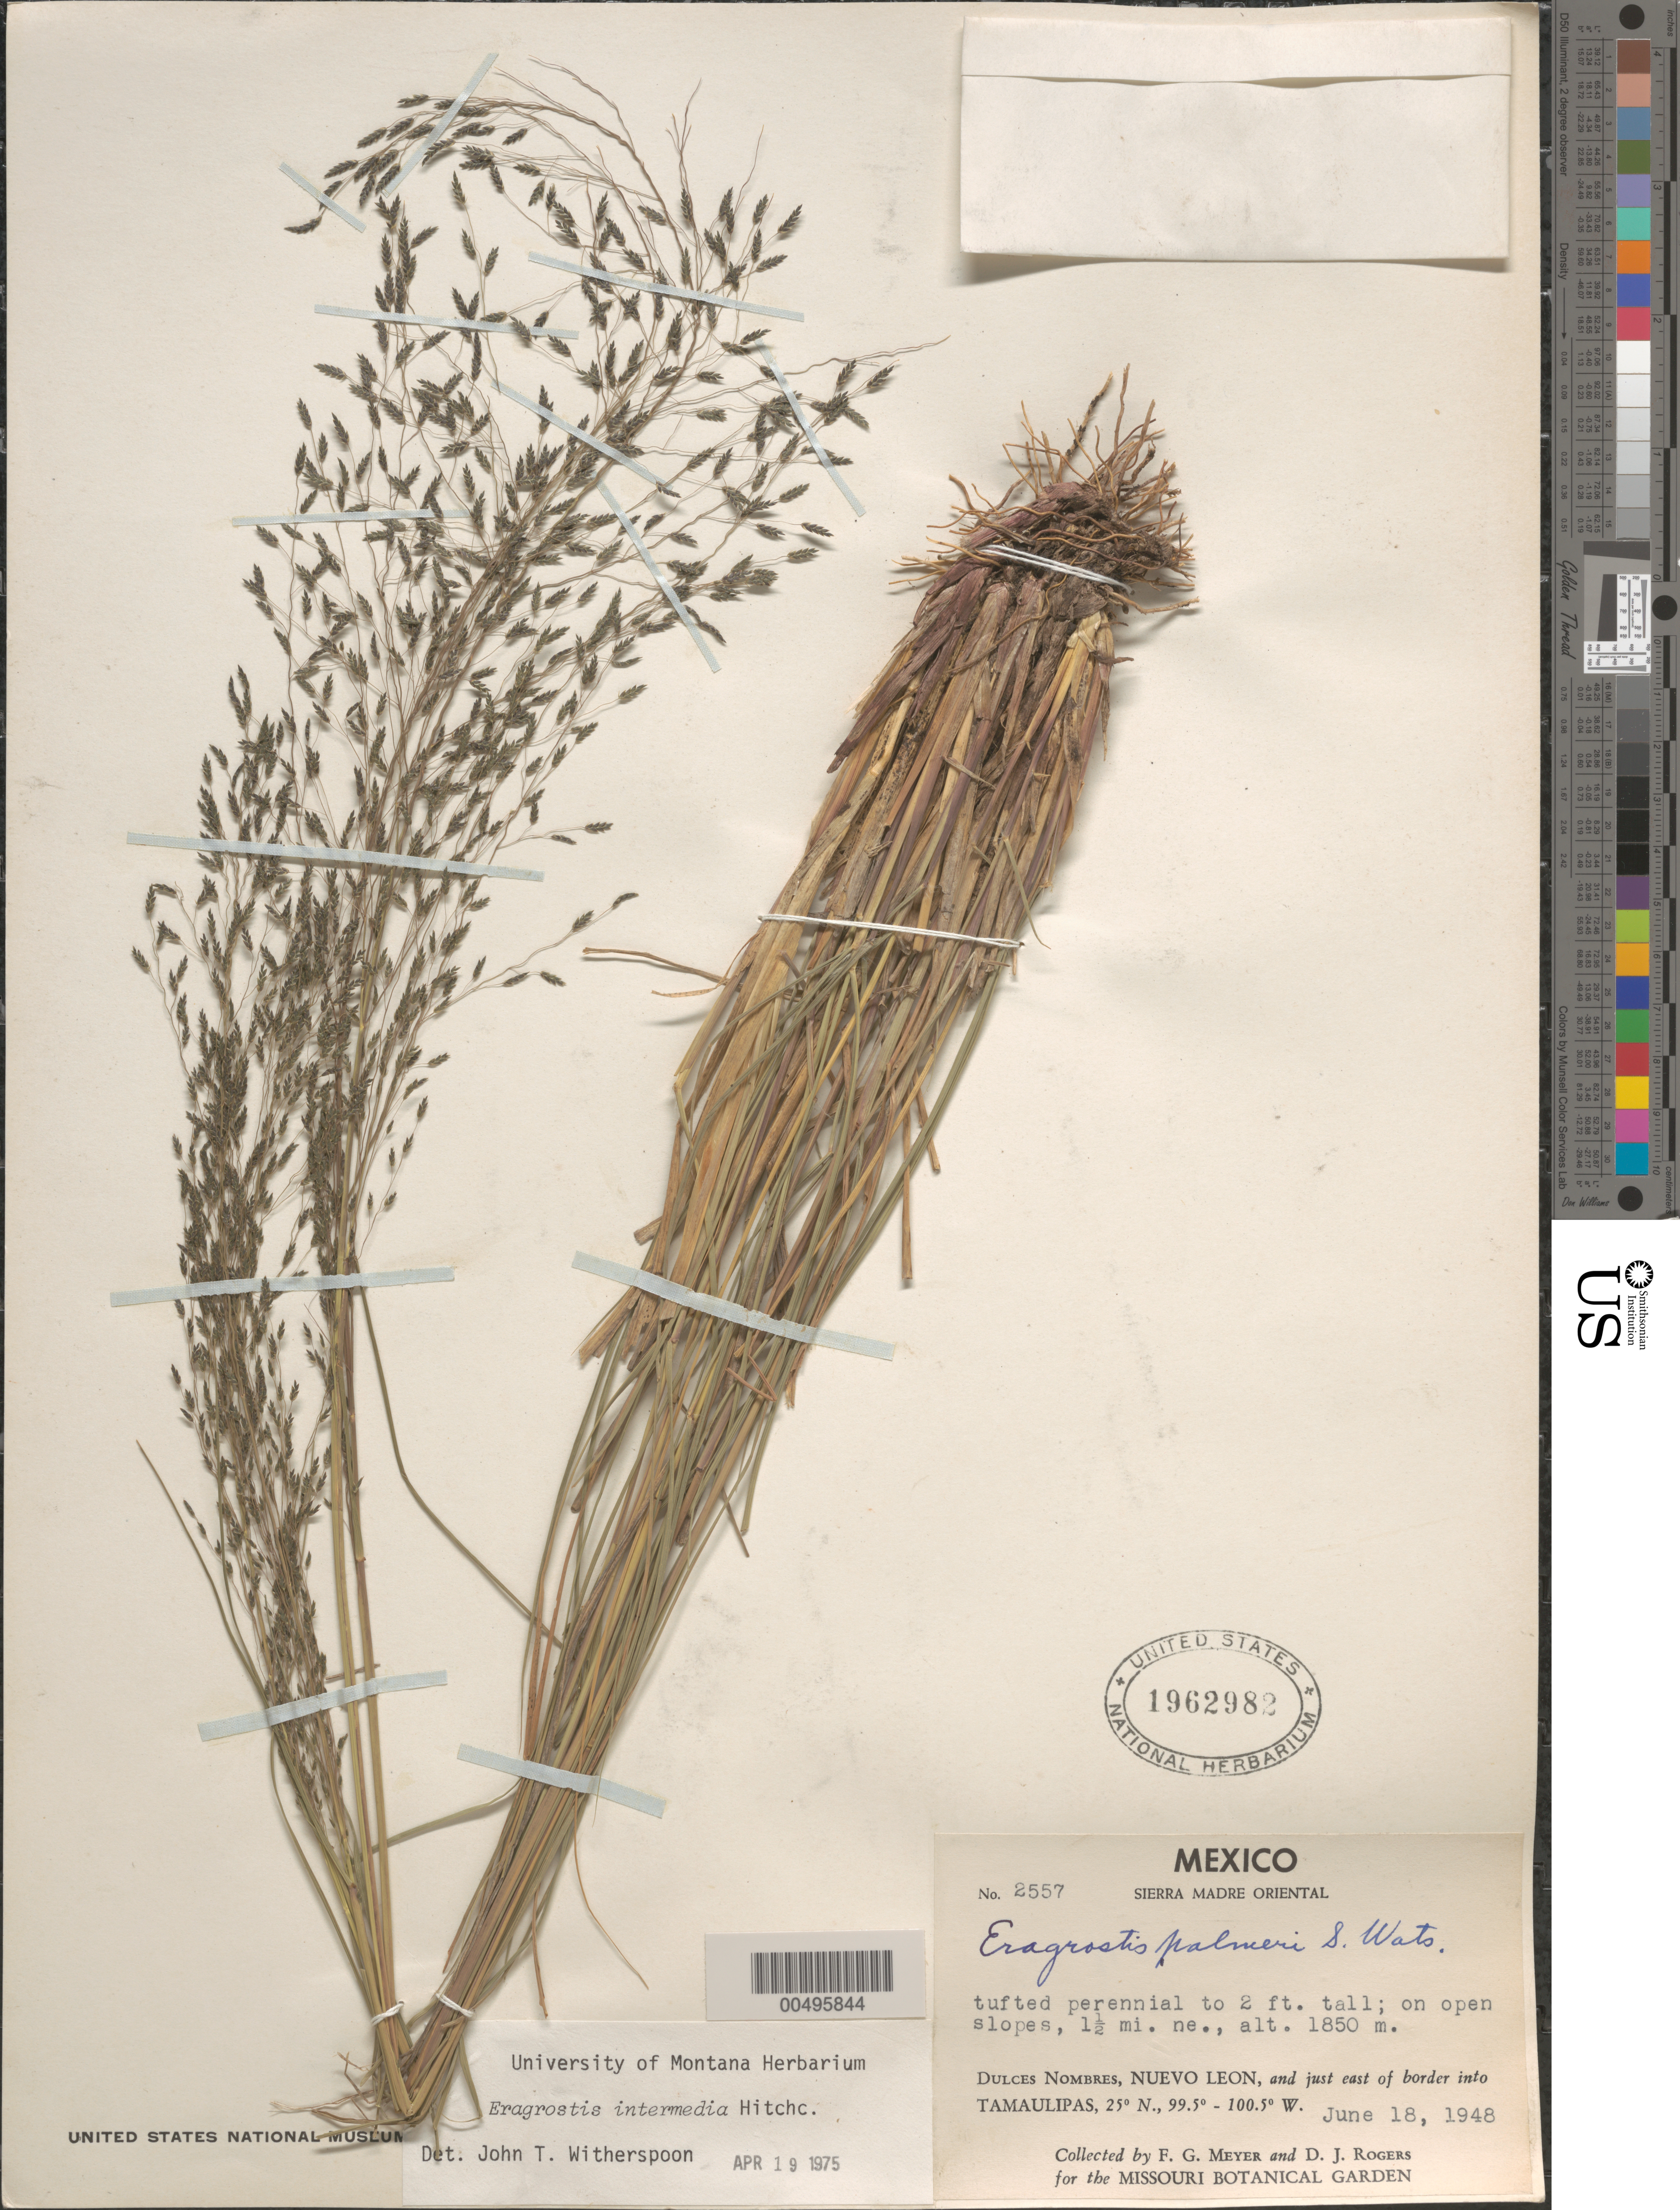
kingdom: Plantae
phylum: Tracheophyta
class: Liliopsida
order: Poales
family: Poaceae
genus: Eragrostis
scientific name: Eragrostis intermedia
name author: Hitchc.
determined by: Witherspoon, John T.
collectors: F. G. Meyer & D. J. Rogers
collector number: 2557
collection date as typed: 18 Jun 1948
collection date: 1948-06-18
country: Mexico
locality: Sierra Madre Oriental, Dulces Nombres, Nuevo Leon, and just E of border into Tamaulipas, 1.5 mi NE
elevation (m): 1850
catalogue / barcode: US 1962982